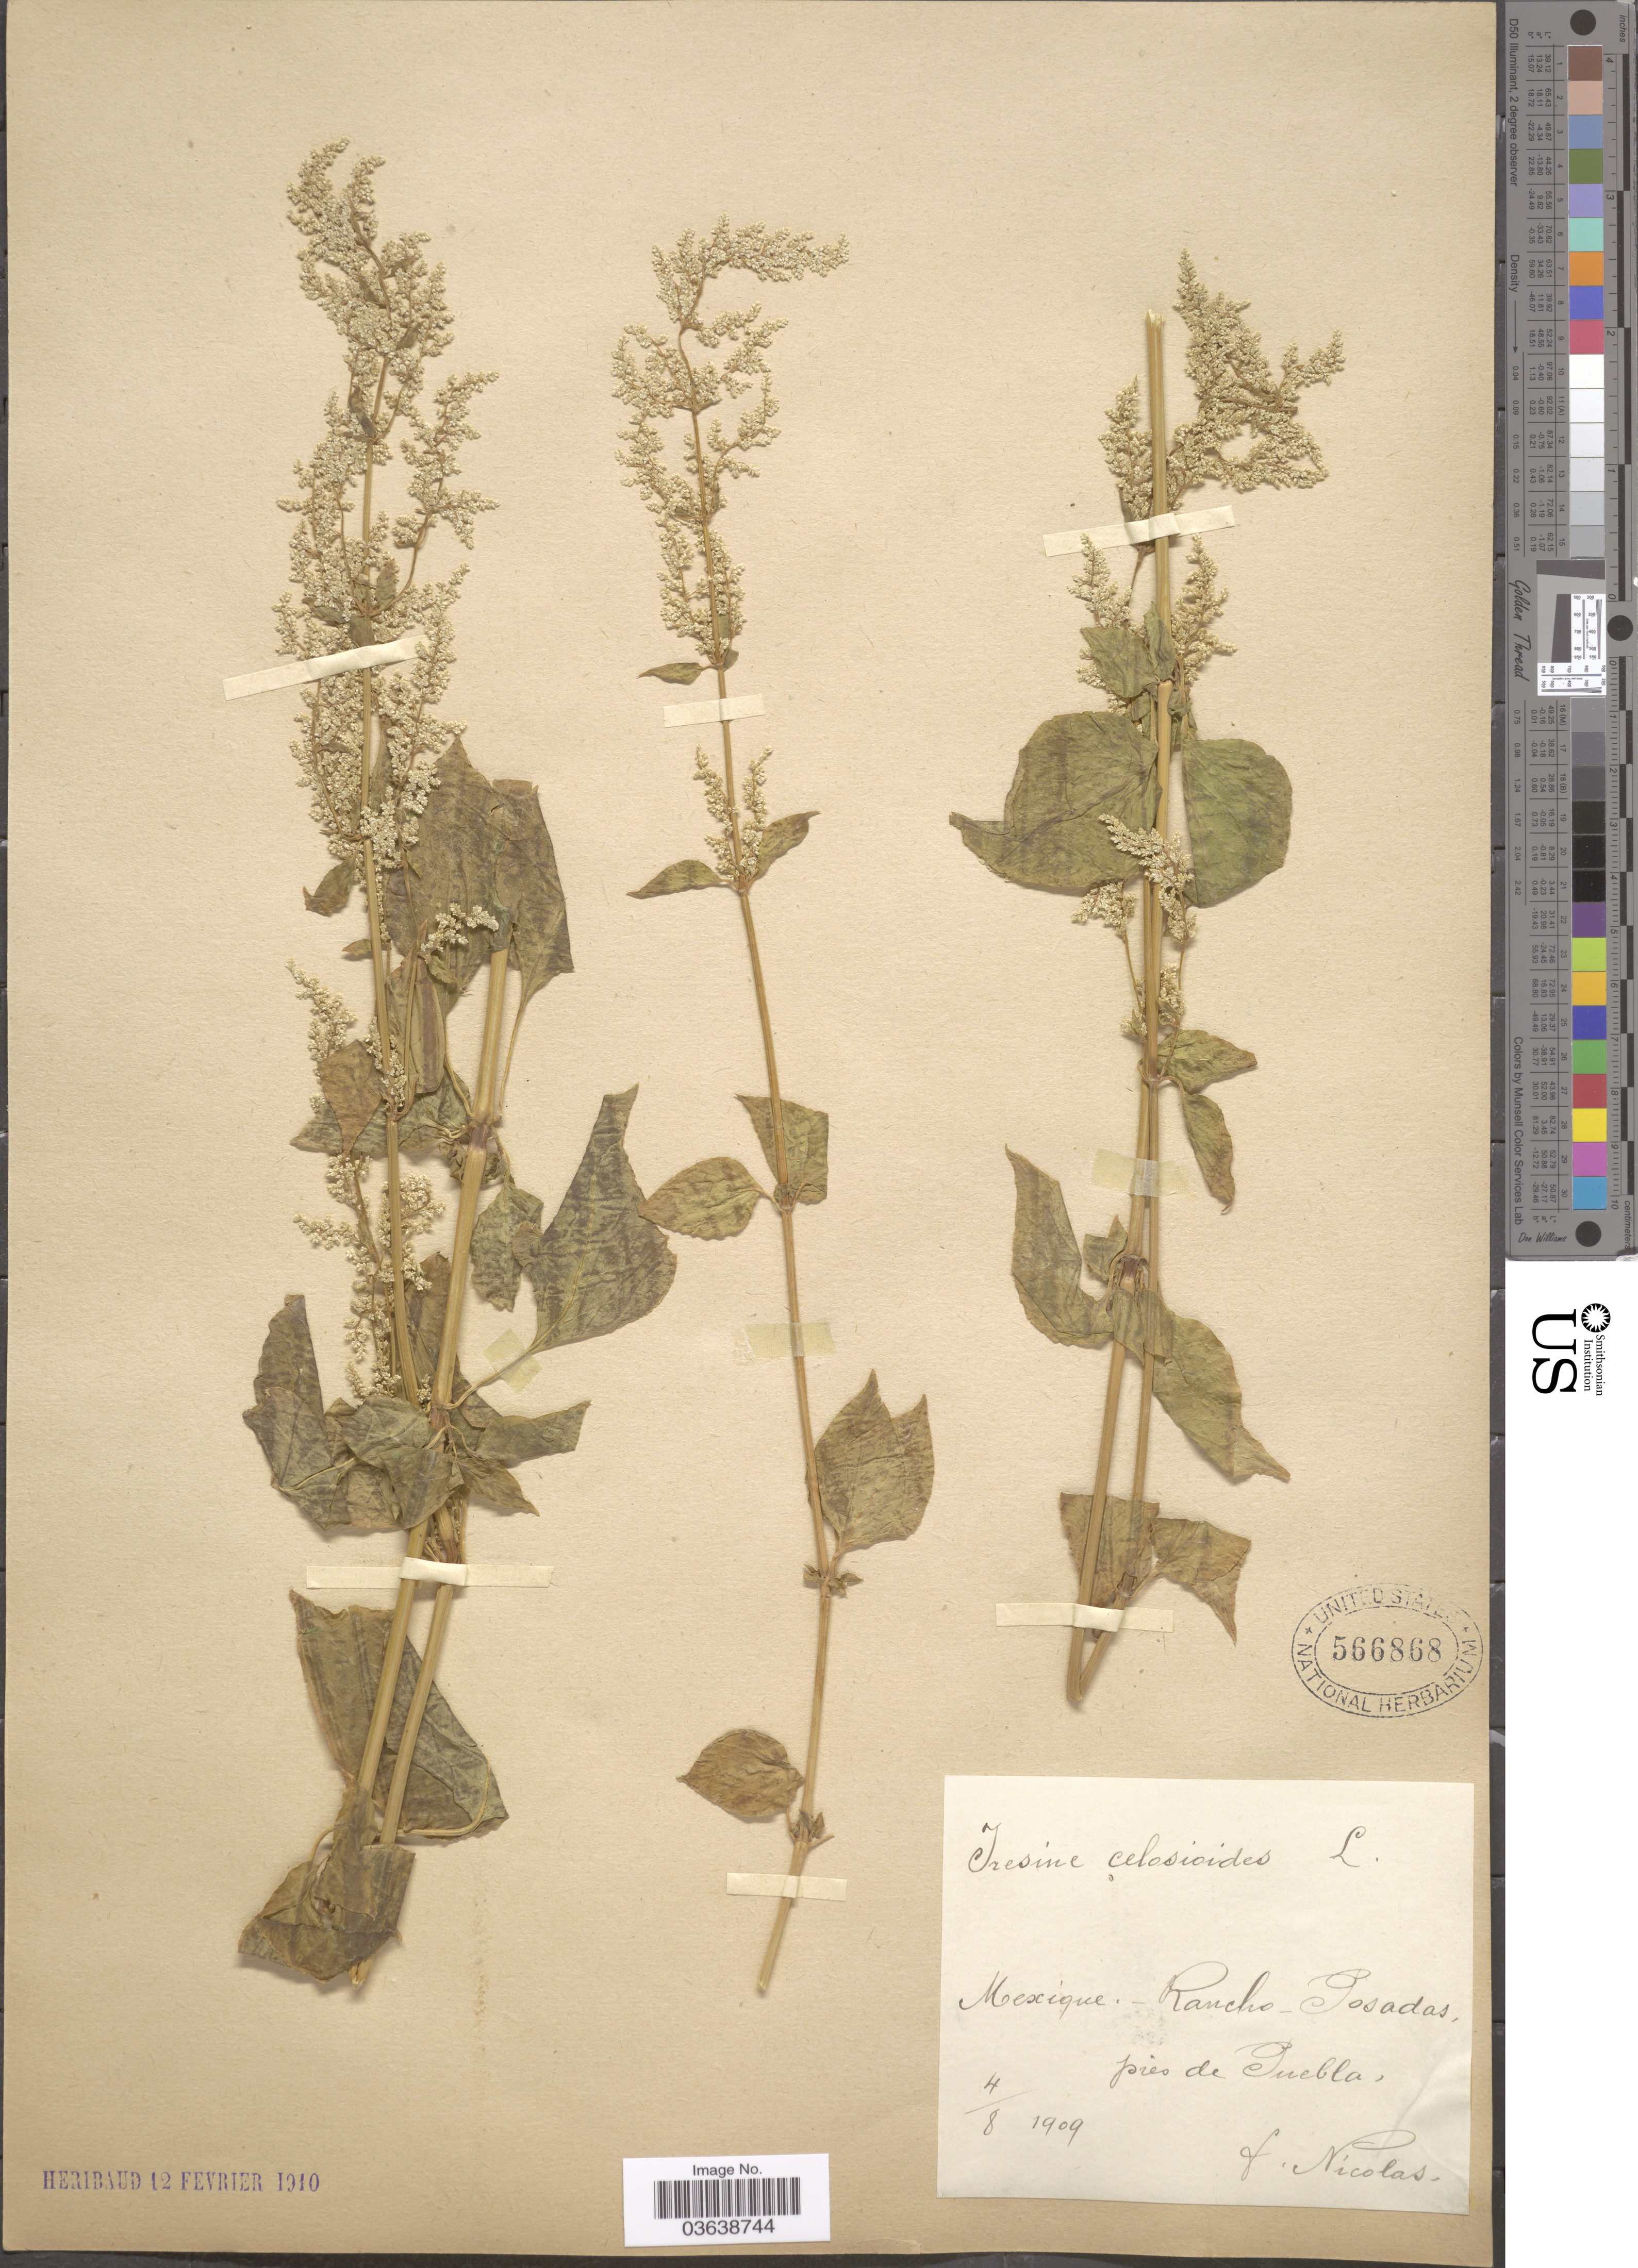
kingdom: Plantae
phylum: Tracheophyta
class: Magnoliopsida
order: Caryophyllales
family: Amaranthaceae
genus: Iresine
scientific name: Iresine celosia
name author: L.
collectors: F. Nicolas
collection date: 1909-08-04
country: Mexico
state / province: Puebla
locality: Rancho - Posadas, prés de Puebla.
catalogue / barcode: US 566868